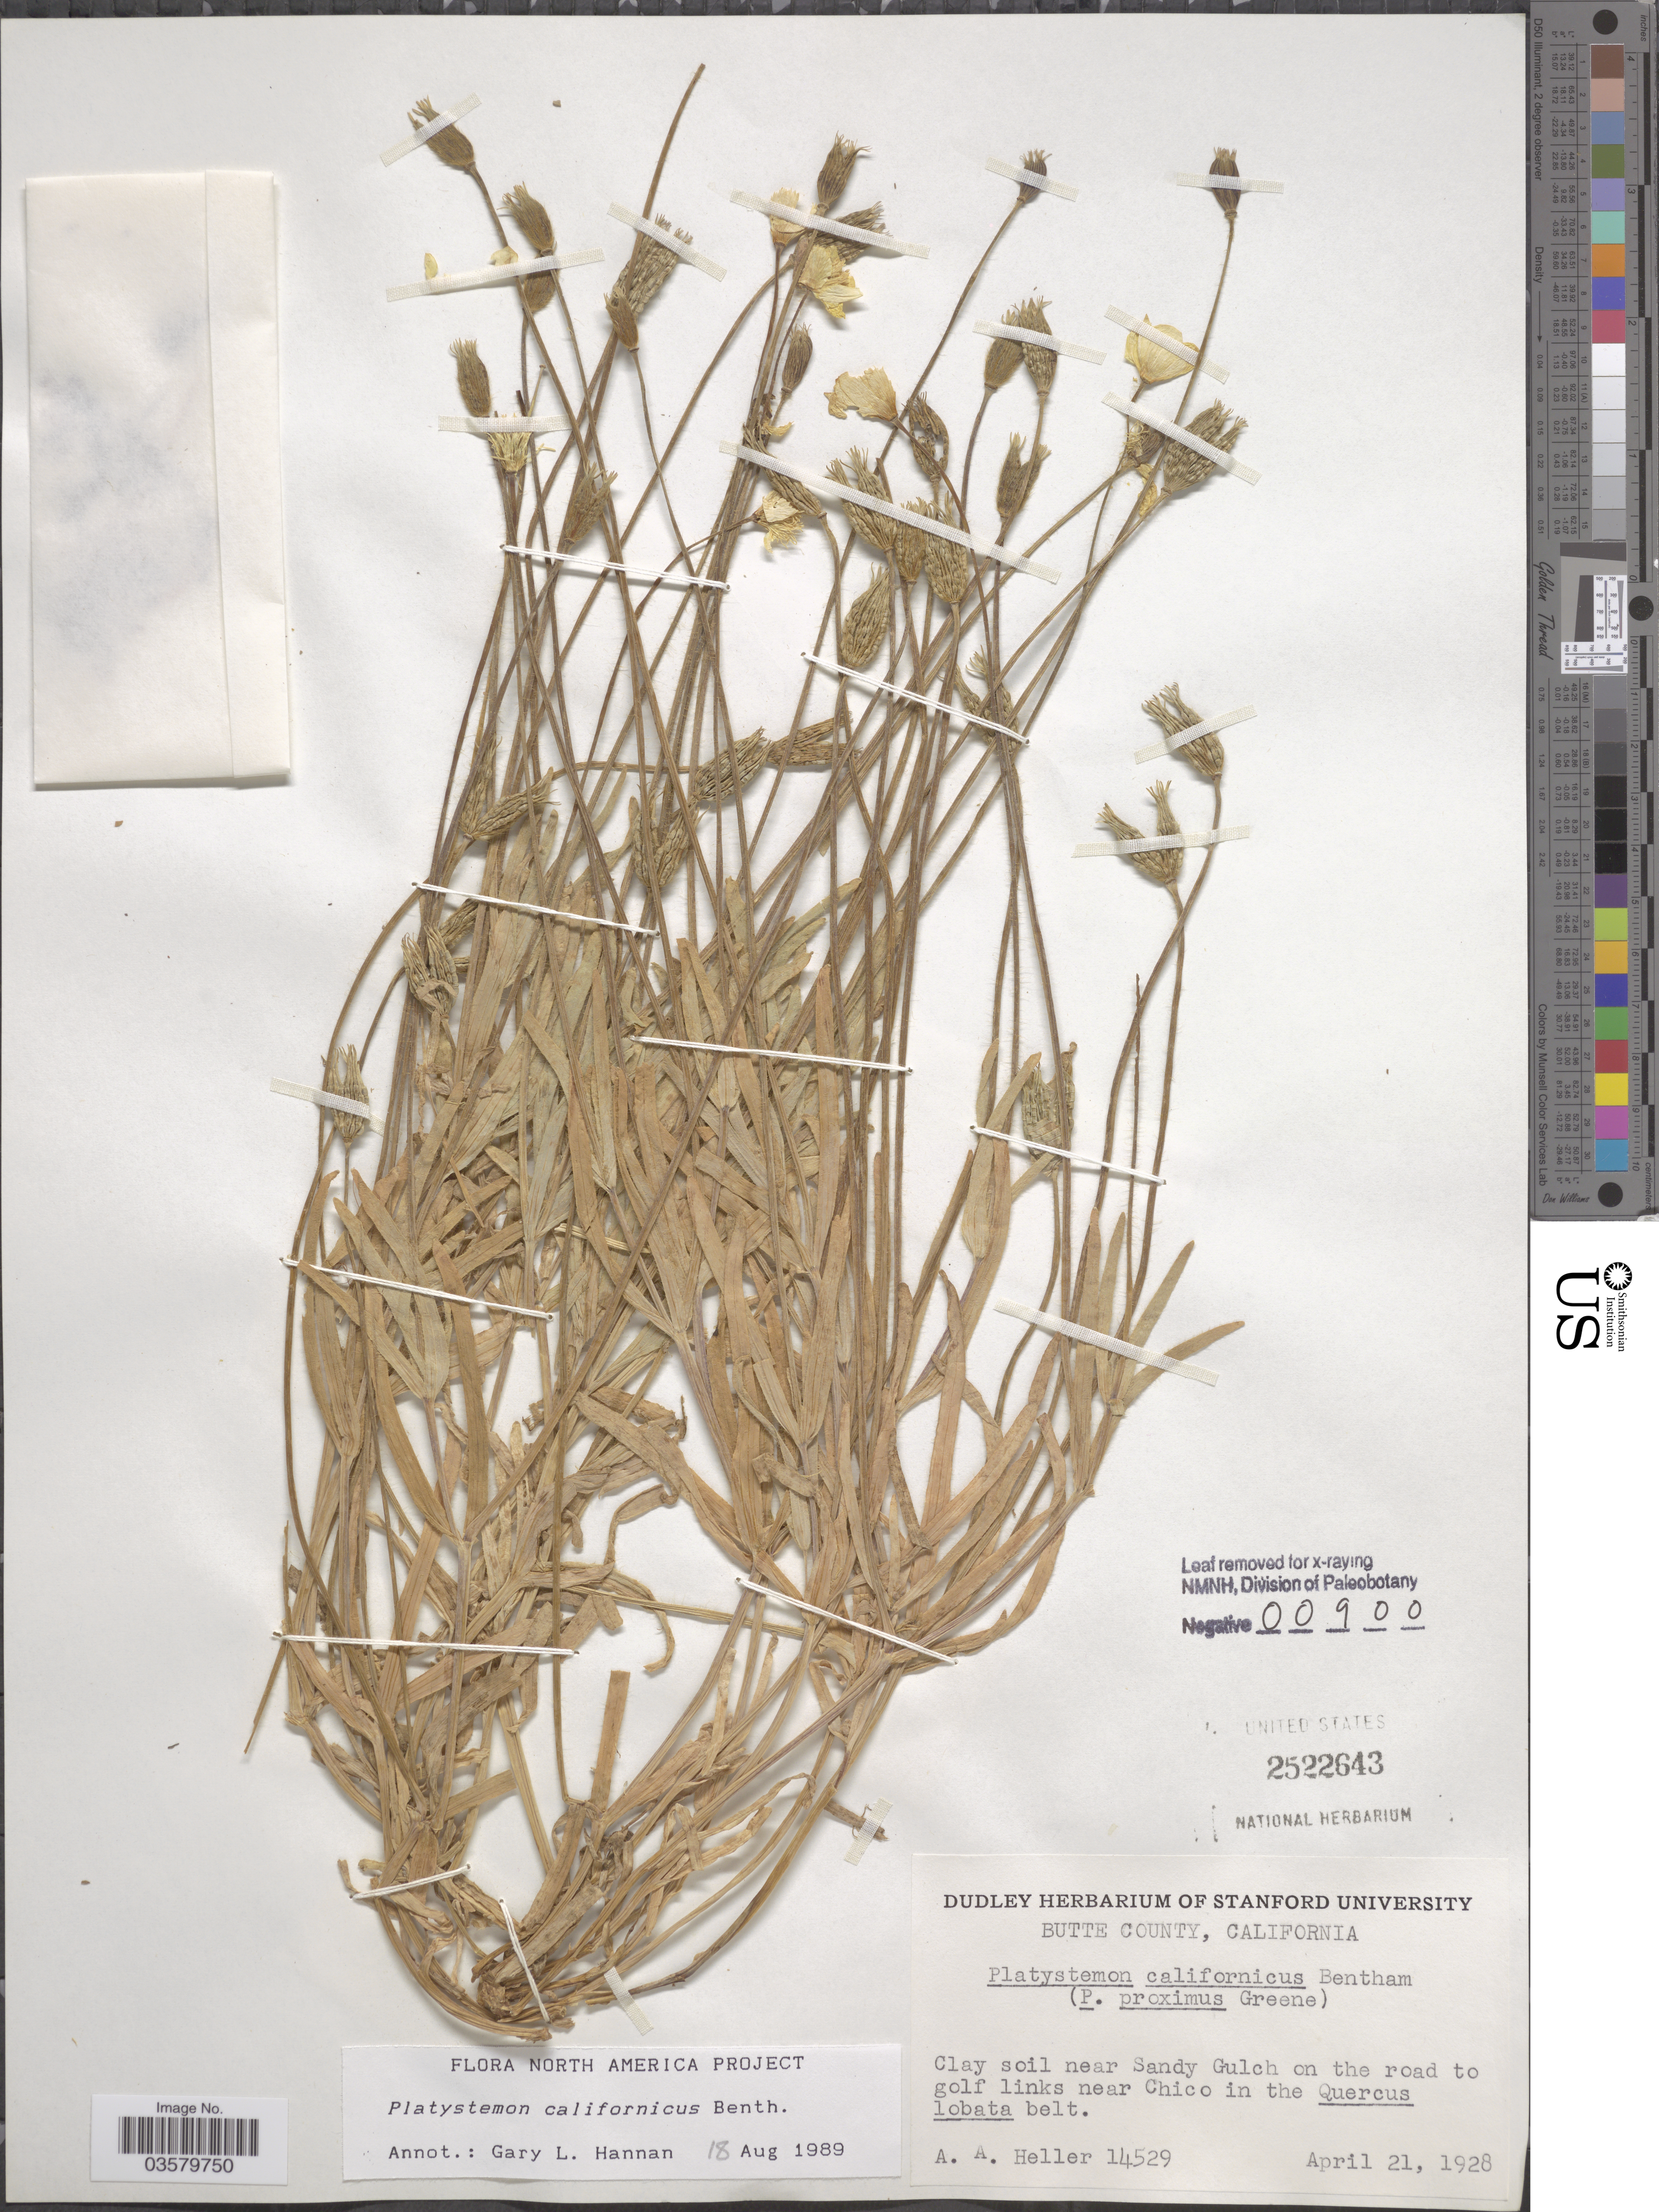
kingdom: Plantae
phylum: Tracheophyta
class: Magnoliopsida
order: Ranunculales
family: Papaveraceae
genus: Platystemon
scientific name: Platystemon californicus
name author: Benth.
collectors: A. A. Heller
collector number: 14529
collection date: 1928-04-21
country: United States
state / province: California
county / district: Butte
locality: Butte County. Near Sandy Gulch on the road to golf links near Chico.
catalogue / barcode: US 2522643